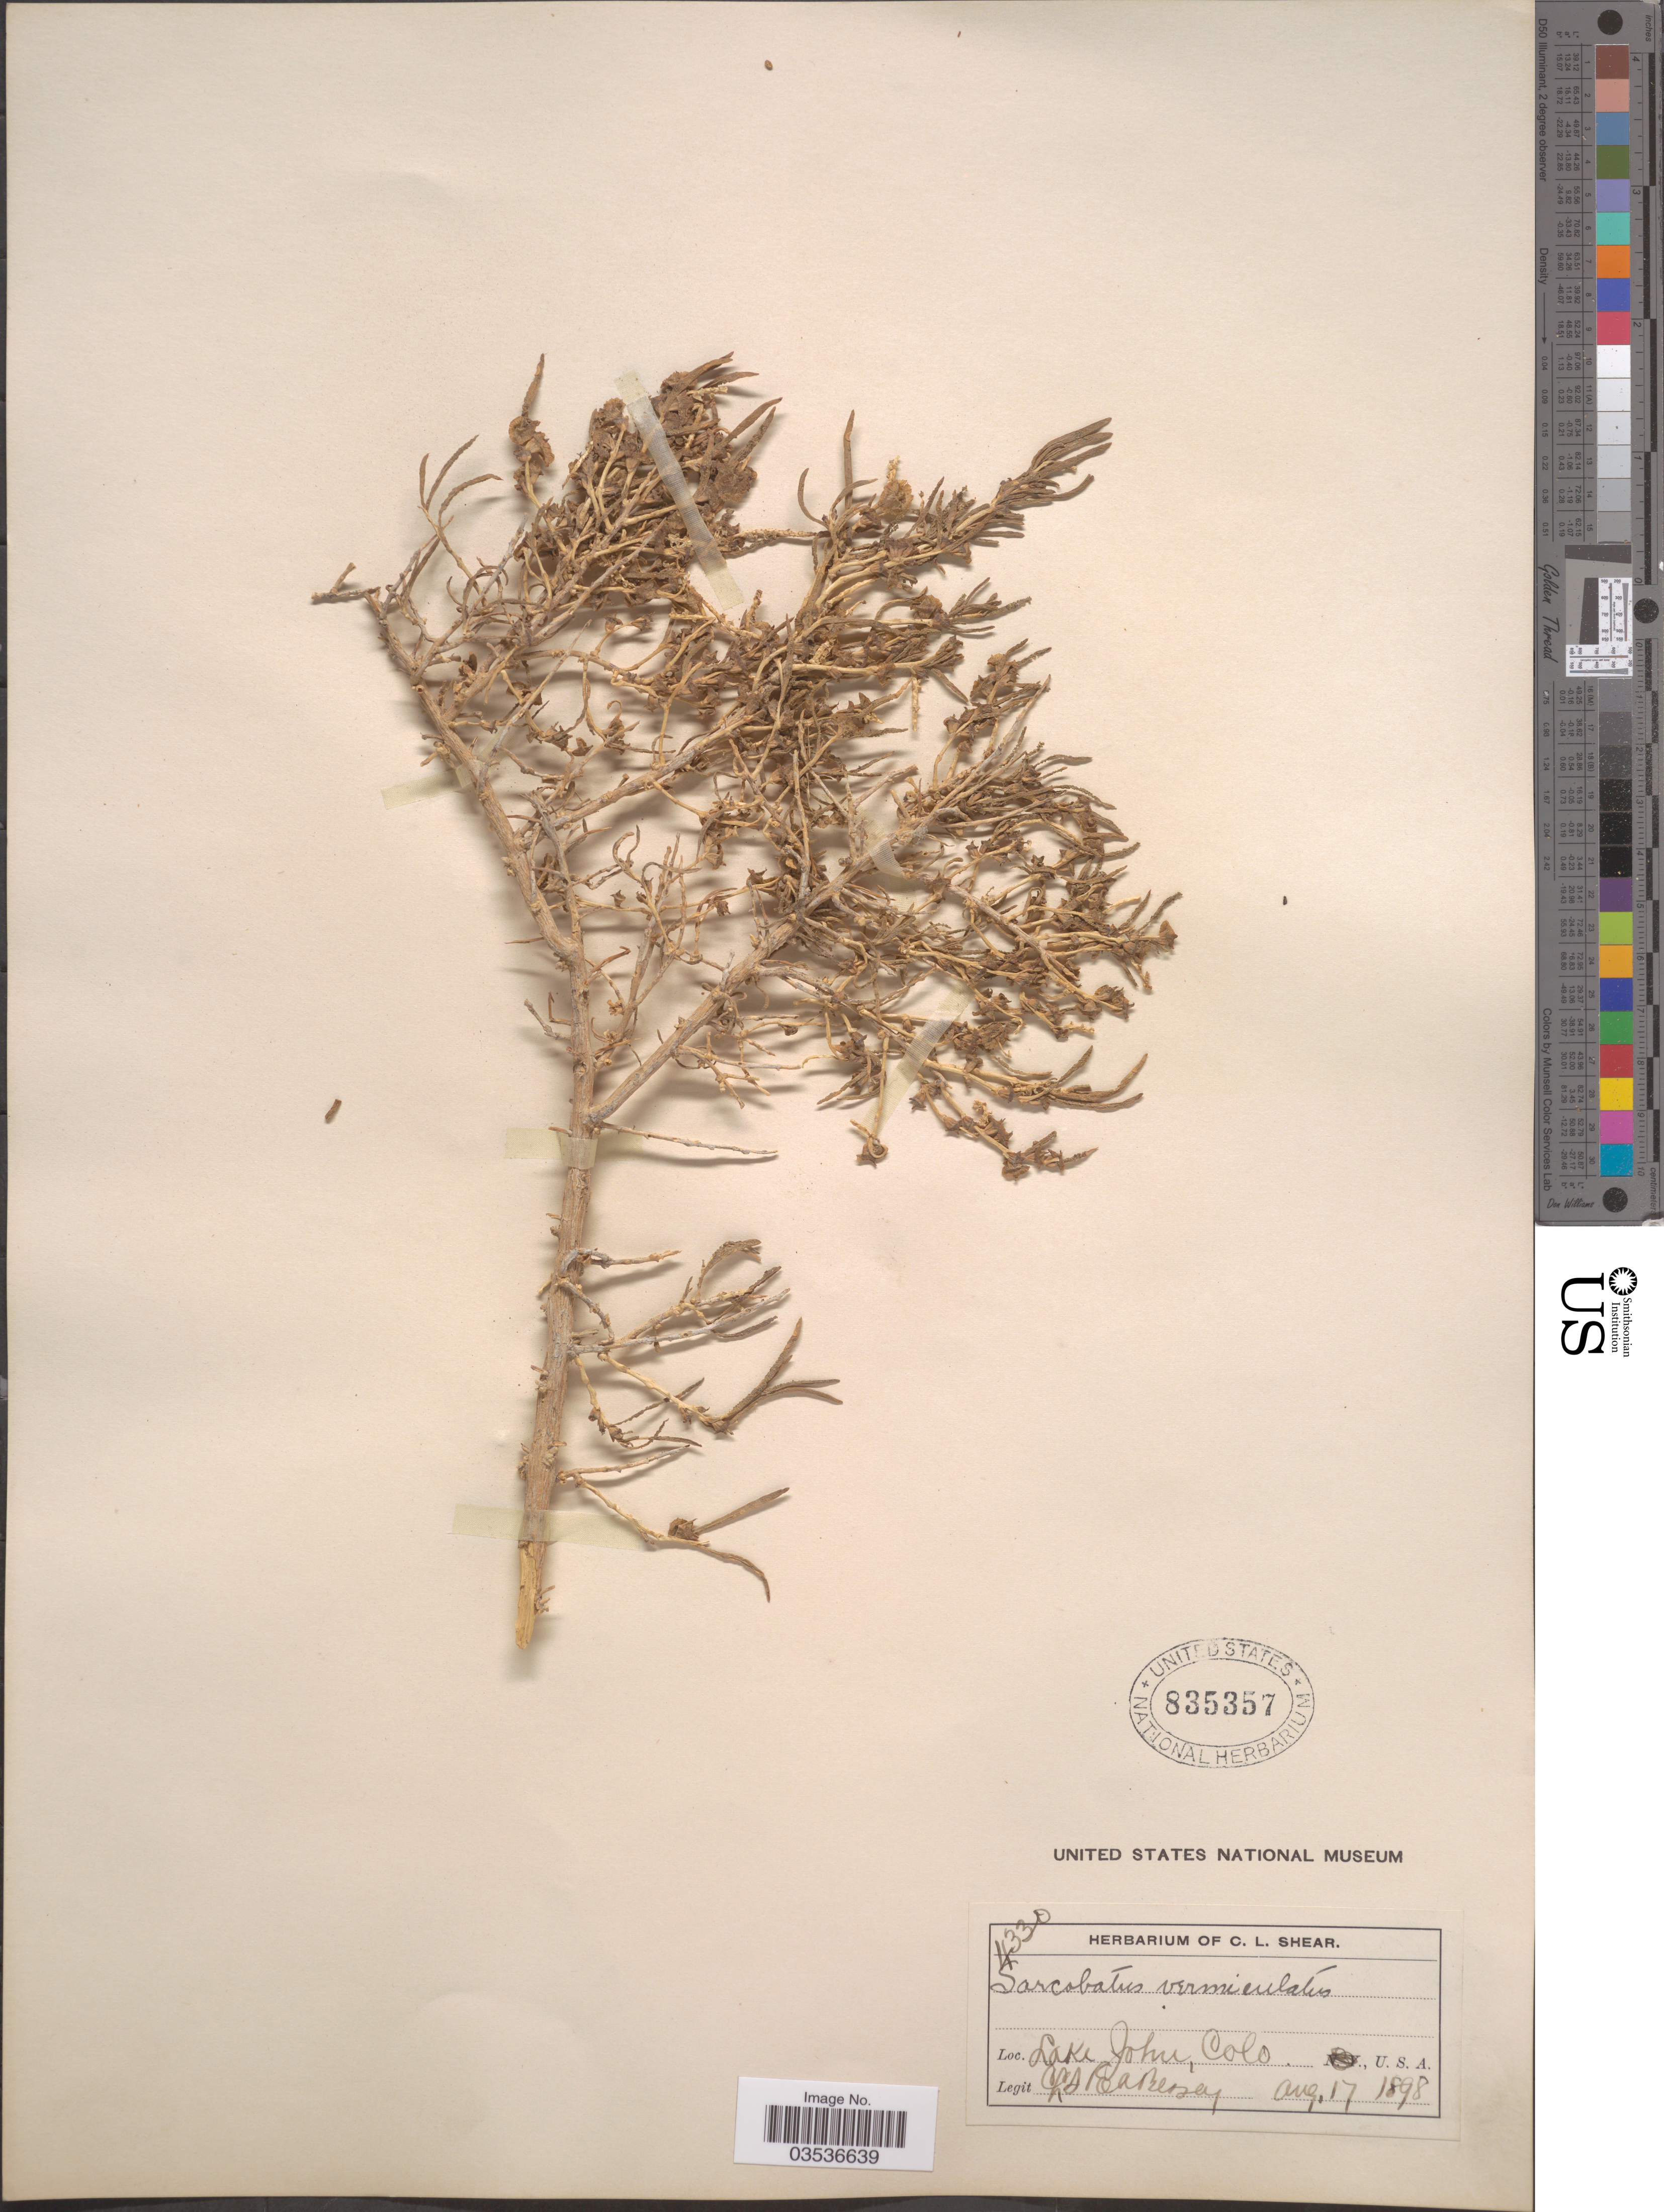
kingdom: Plantae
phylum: Tracheophyta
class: Magnoliopsida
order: Caryophyllales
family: Sarcobataceae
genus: Sarcobatus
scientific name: Sarcobatus vermiculatus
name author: (Hook.) Torr.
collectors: C. L. Shear & E. A. Bessey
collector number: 4330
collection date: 1898-08-17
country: United States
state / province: Colorado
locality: Lake John.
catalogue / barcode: US 835357